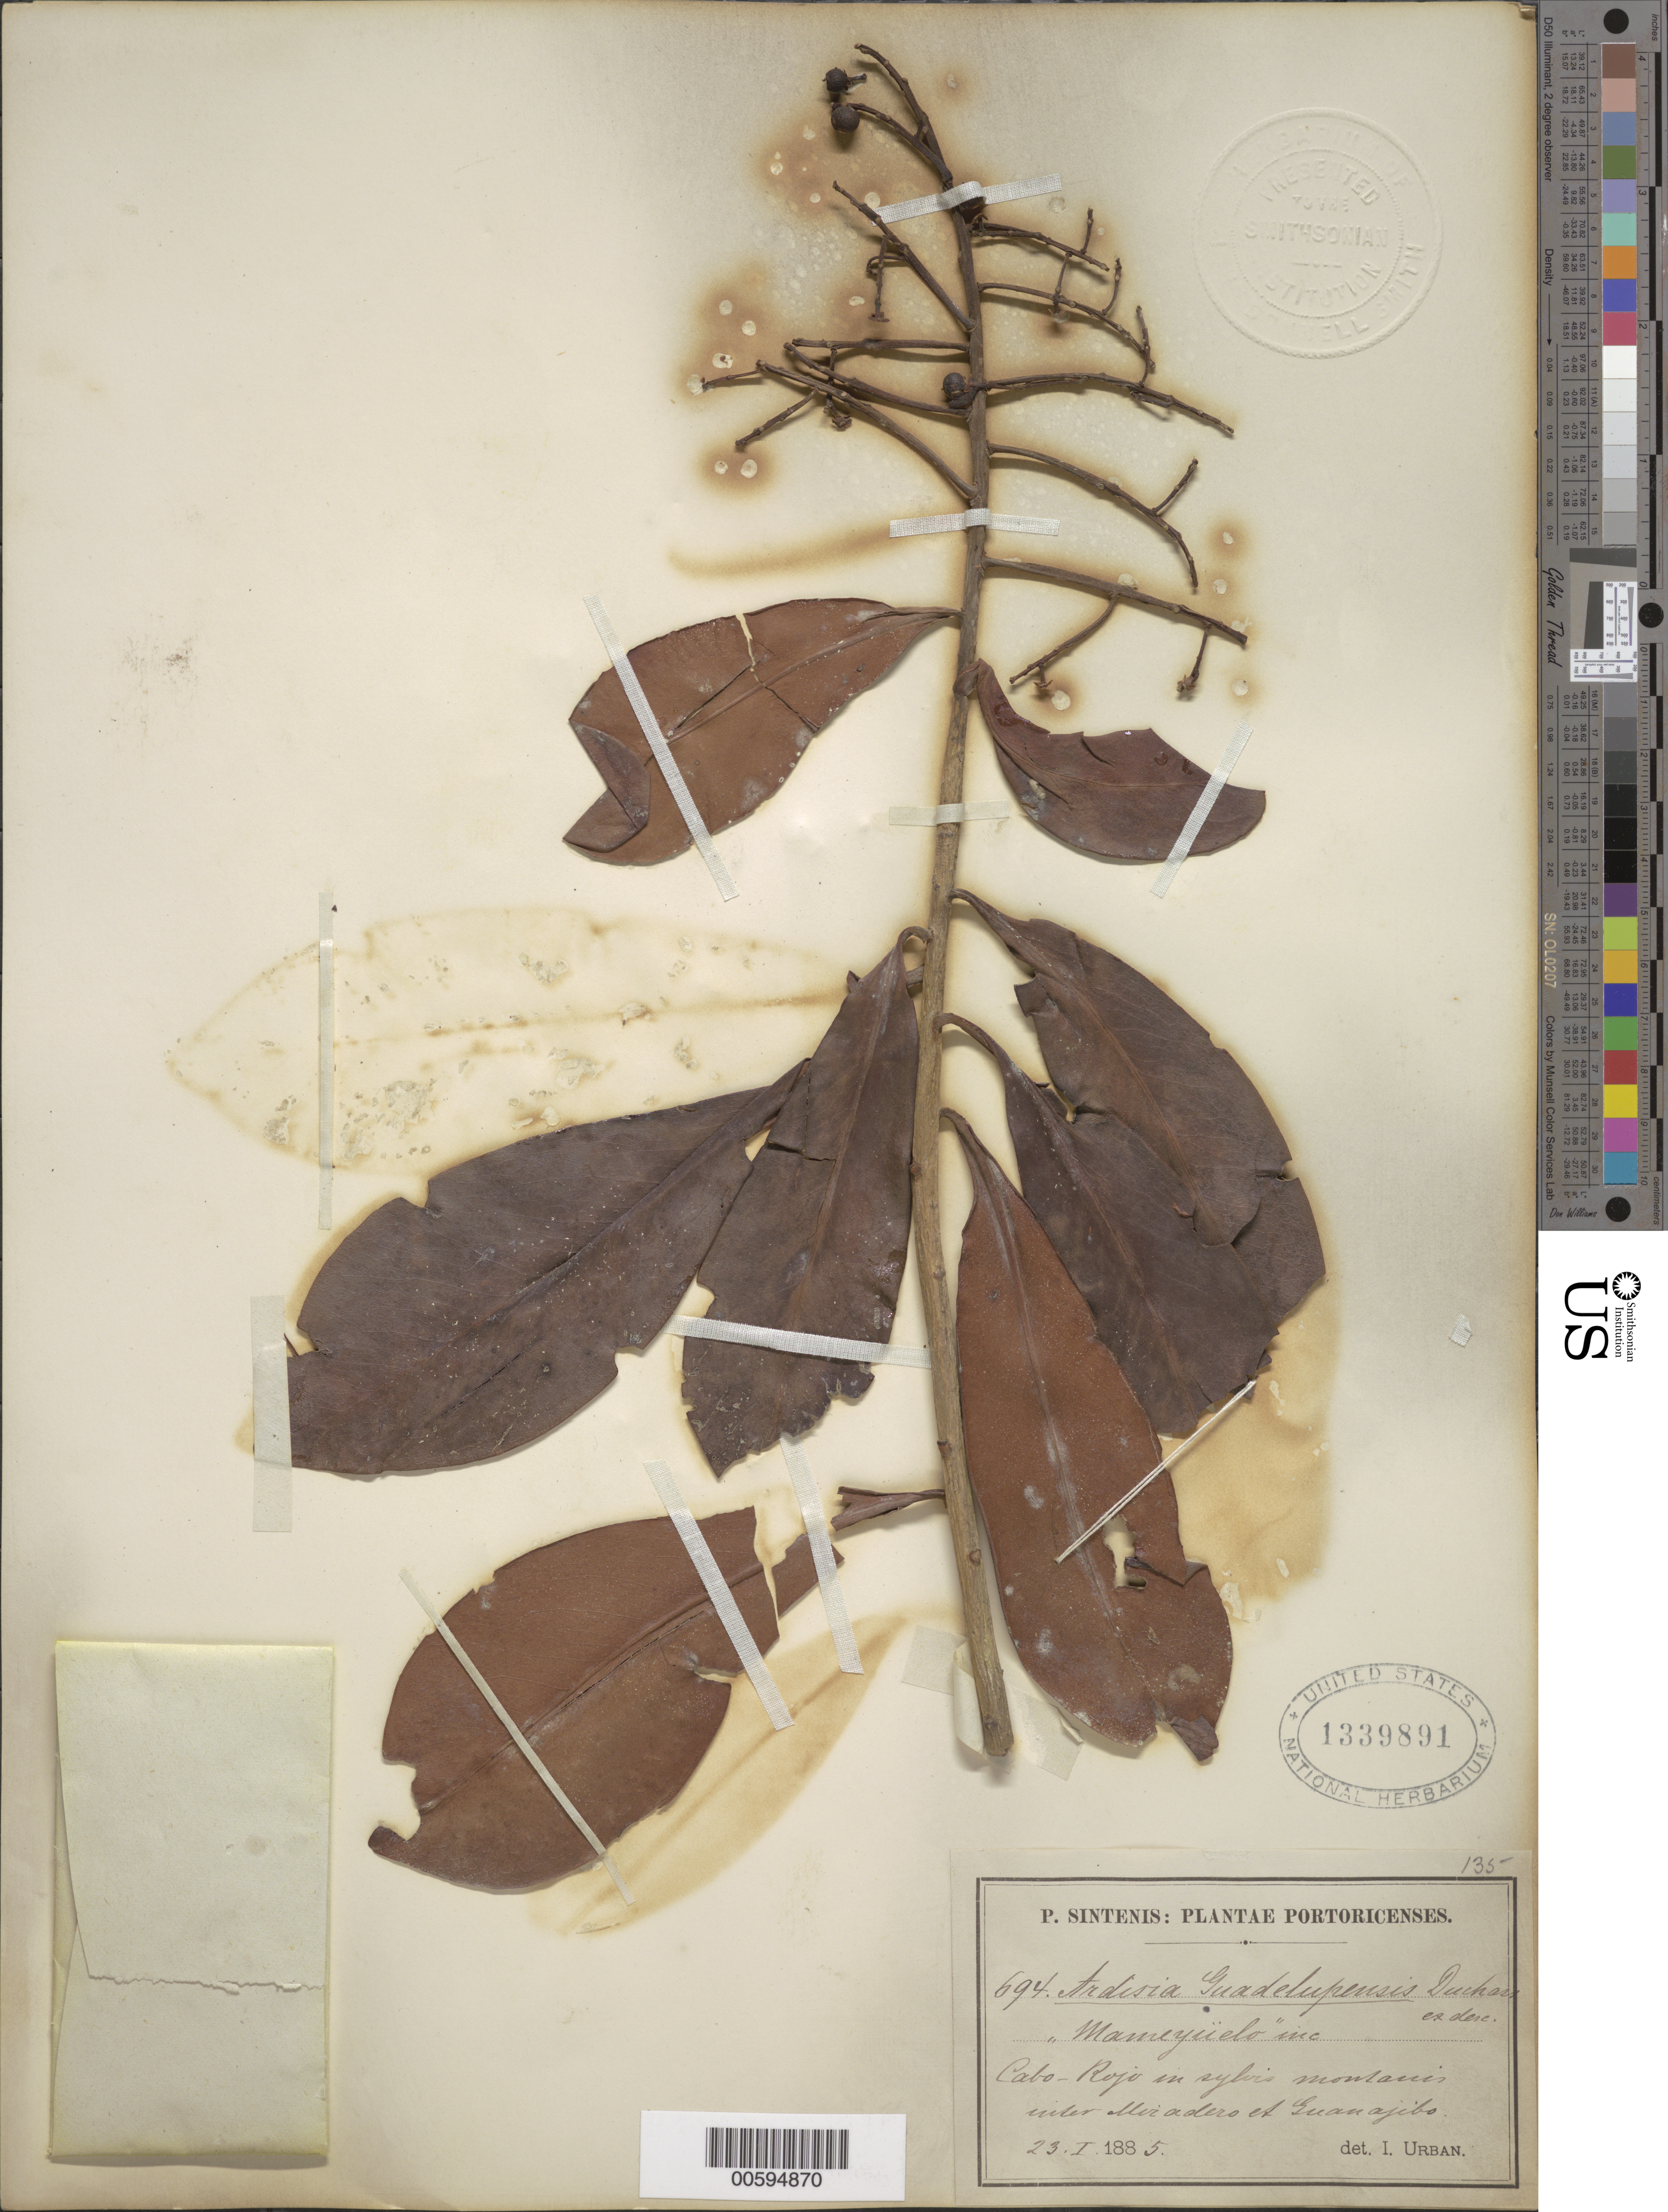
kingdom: Plantae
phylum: Tracheophyta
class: Magnoliopsida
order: Ericales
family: Primulaceae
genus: Ardisia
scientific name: Ardisia guadalupensis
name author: Duchass. ex Griseb.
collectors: P. Sintenis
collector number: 694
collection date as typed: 23 Jan 1885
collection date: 1885-01-23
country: Puerto Rico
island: Greater Antilles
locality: Cabo-Rojo, in sylvis montanis inter Miradero et Guanajibo.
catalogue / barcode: US 1339891